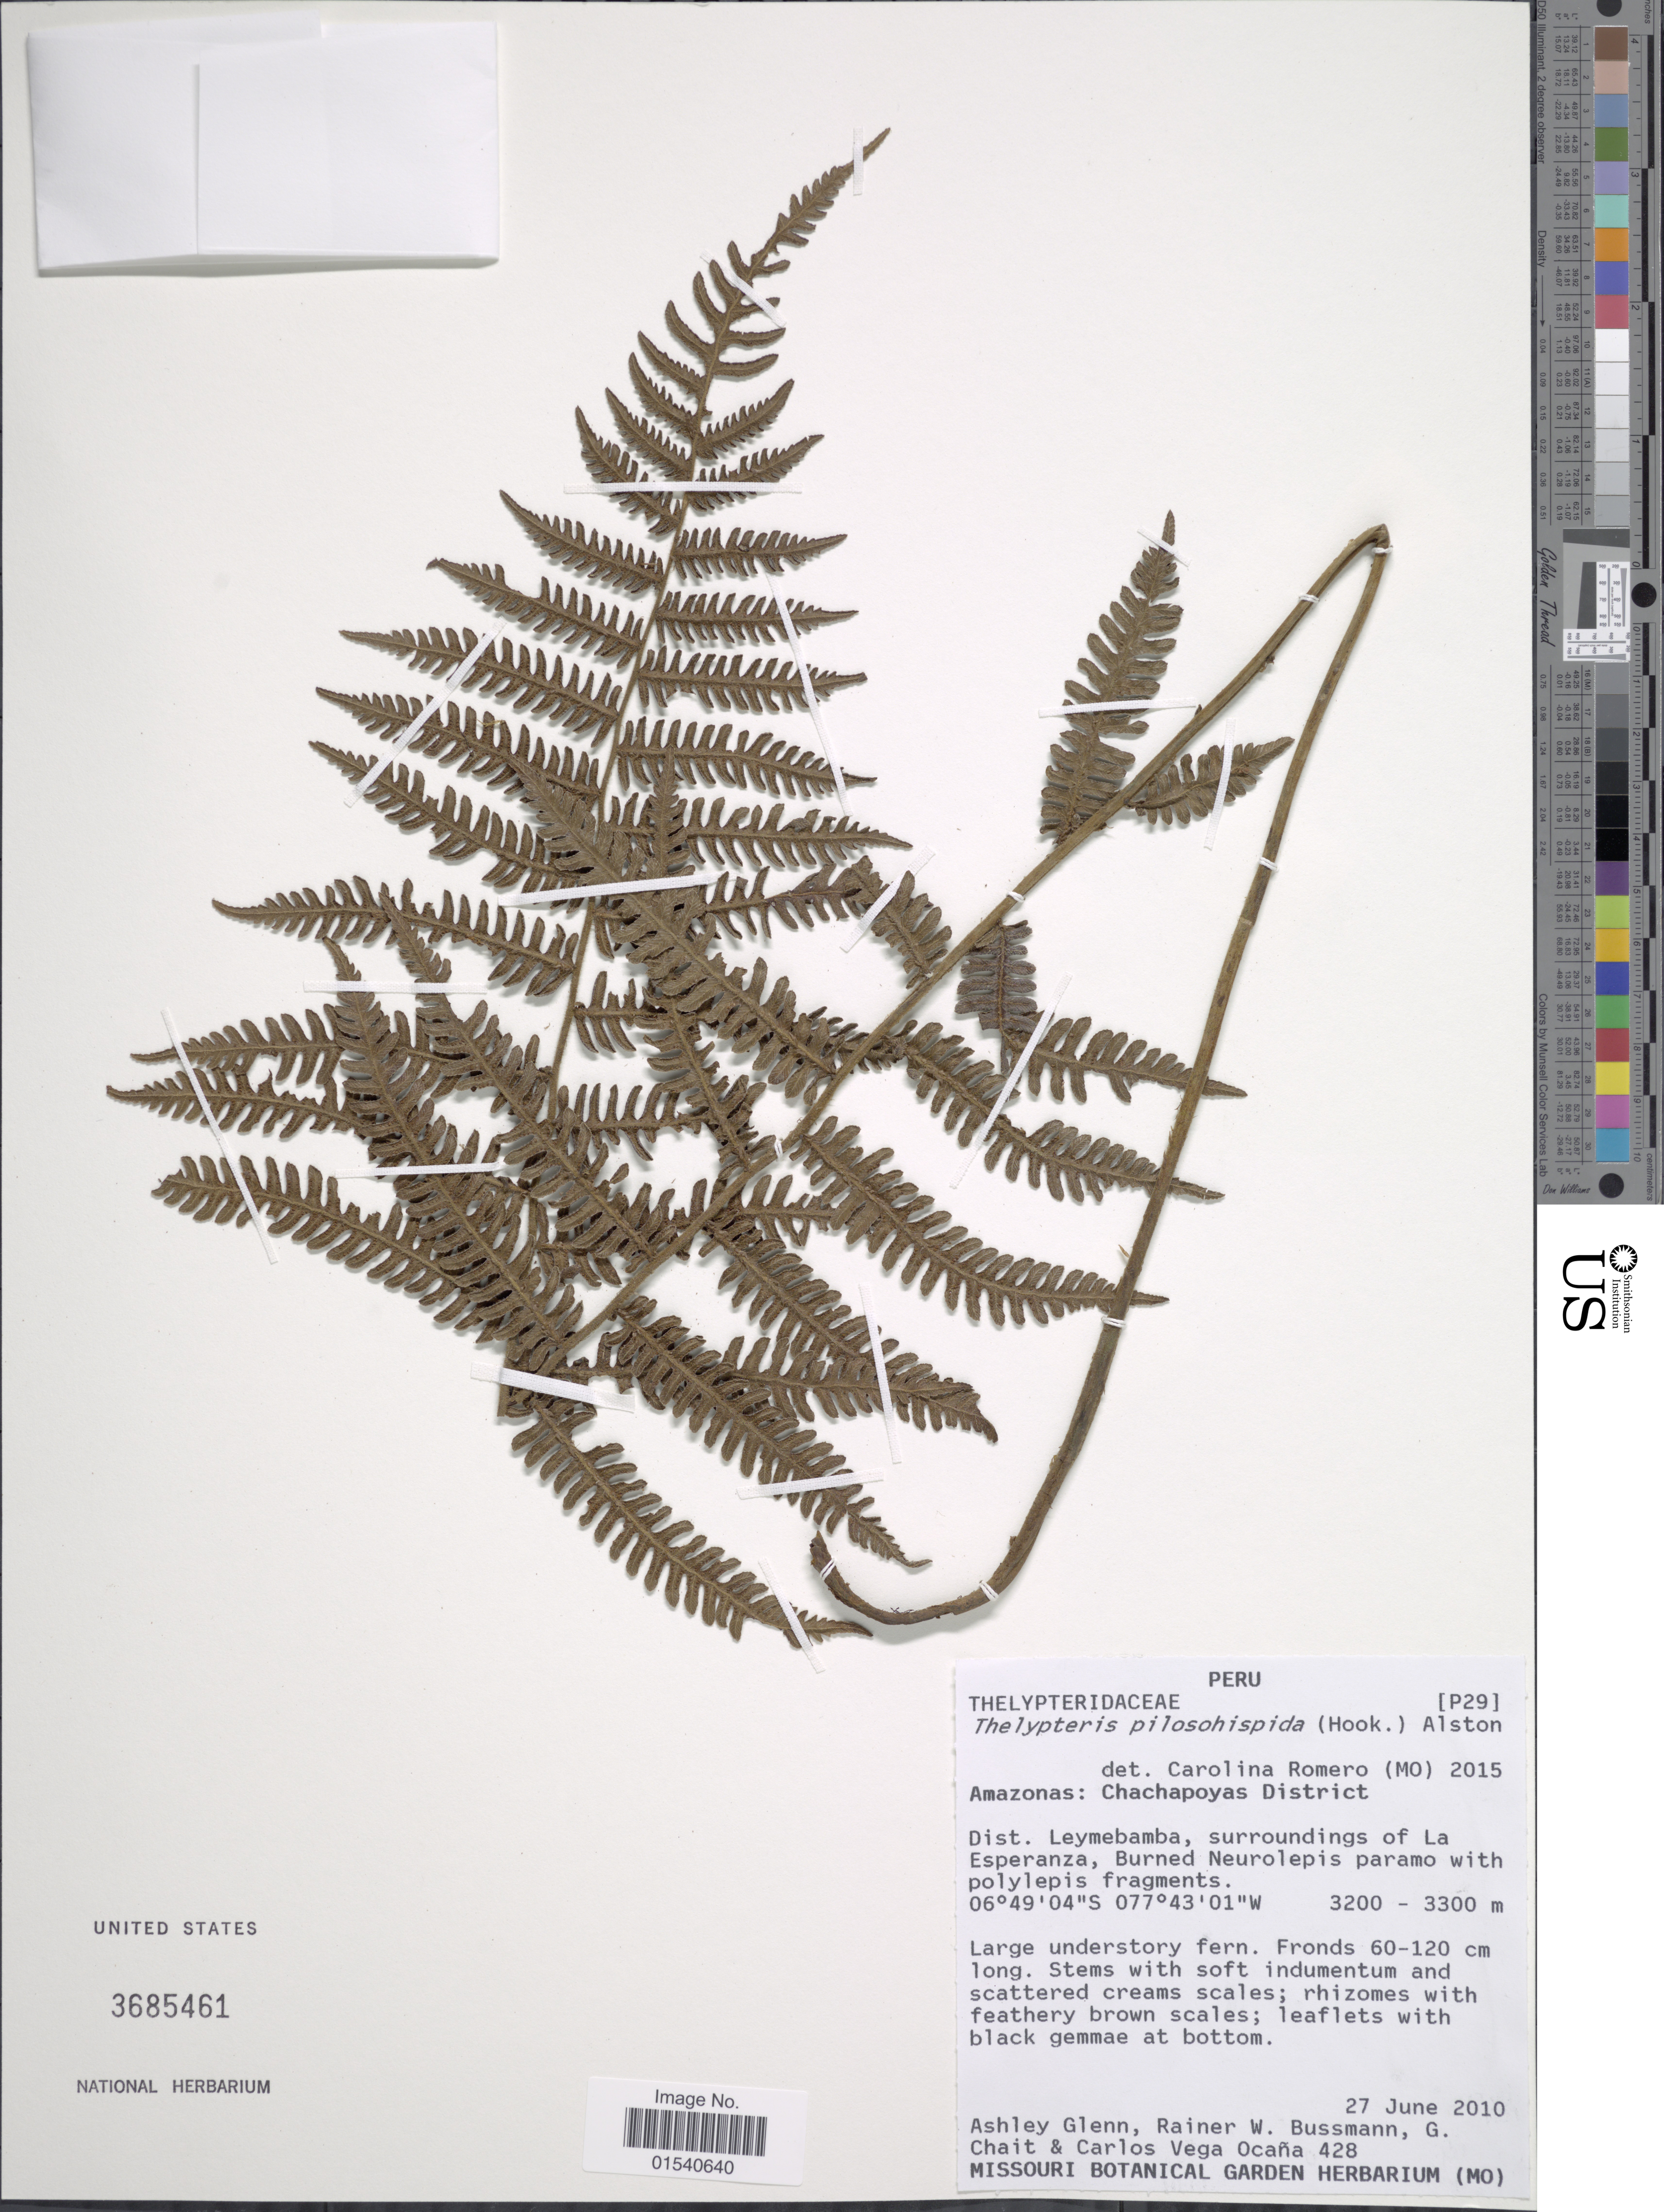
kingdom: Plantae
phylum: Tracheophyta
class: Polypodiopsida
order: Polypodiales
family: Thelypteridaceae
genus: Amauropelta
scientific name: Amauropelta pilosohispida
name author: (Hook.) A.R. Sm.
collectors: A. Glenn, R. W. Bussmann, G. Chait & C. Vega Ocaña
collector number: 428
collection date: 2010-06-27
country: Peru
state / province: Amazonas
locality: Amazonas: Chachpoyas District, Dist. Leymebamba, surroundings of La Esperanza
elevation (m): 3200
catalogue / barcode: US 3685461